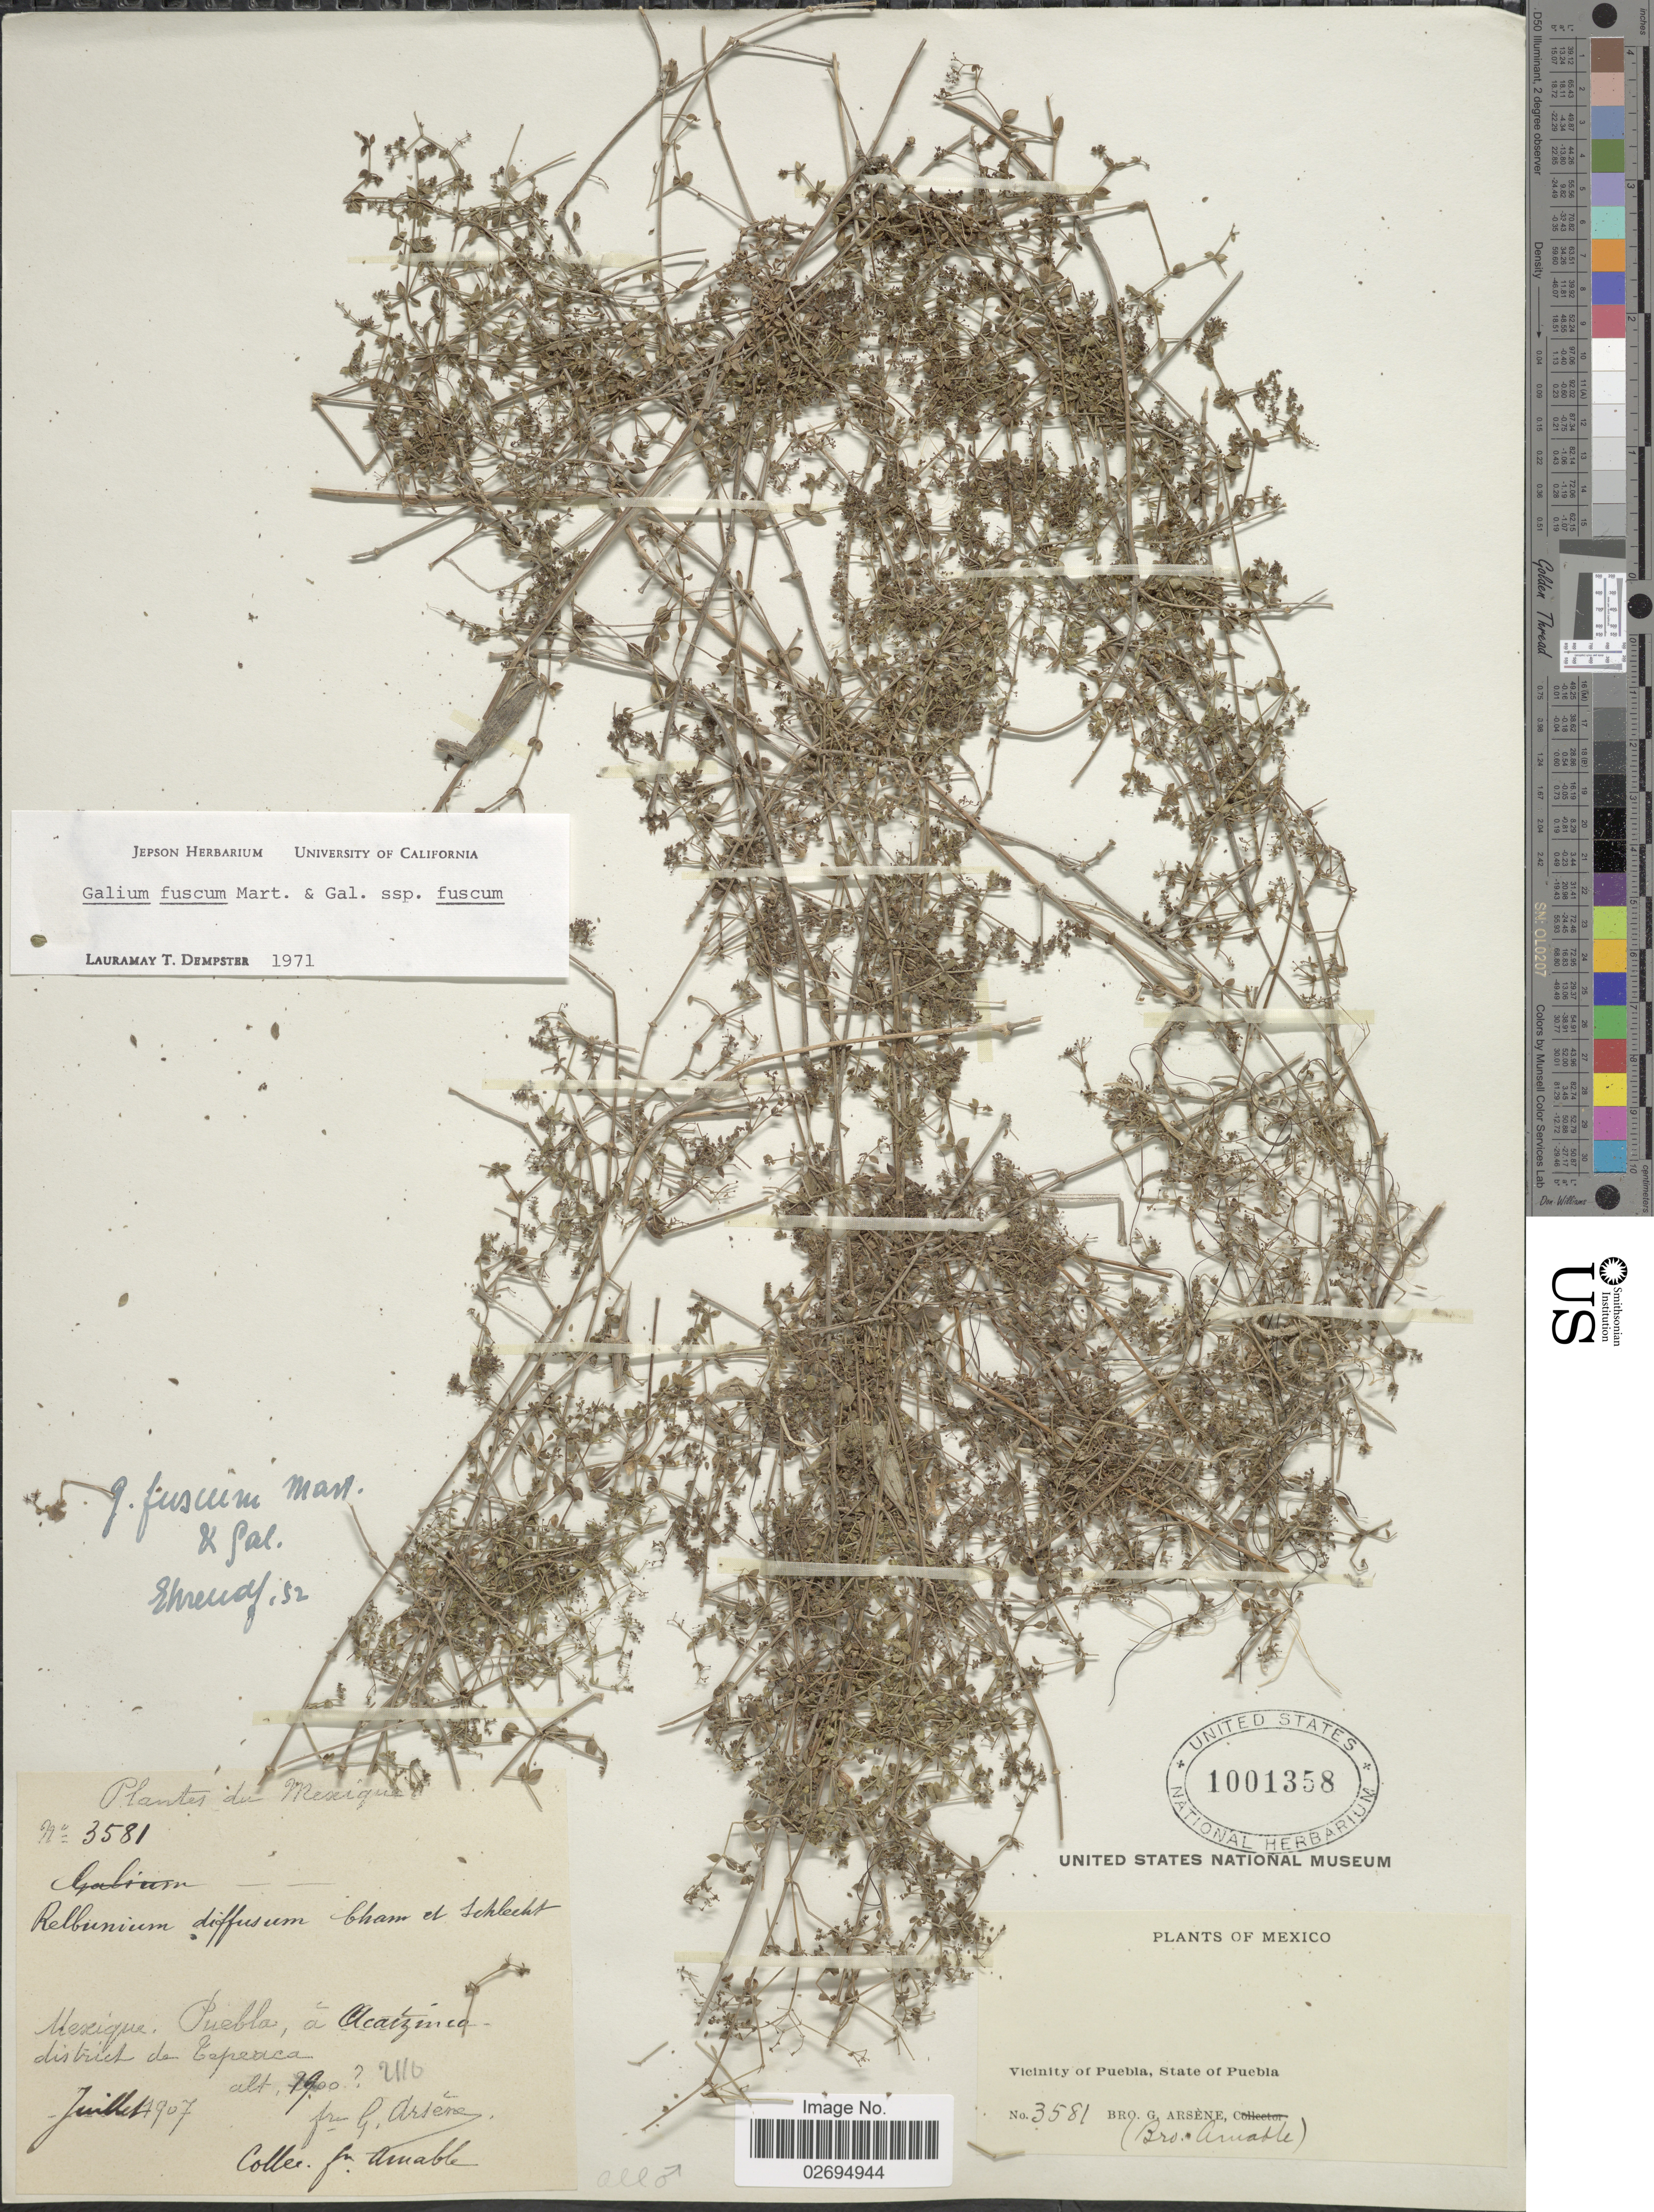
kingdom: Plantae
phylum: Tracheophyta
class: Magnoliopsida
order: Gentianales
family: Rubiaceae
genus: Galium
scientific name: Galium fuscum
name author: M. Martens & Galeotti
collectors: Bro. G. Arsène & B. Amable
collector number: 3581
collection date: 1907-07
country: Mexico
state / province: Puebla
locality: Acatzinco [Acatzingo] - District de Tepeaca [Tepeaca District]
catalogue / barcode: US 1001358